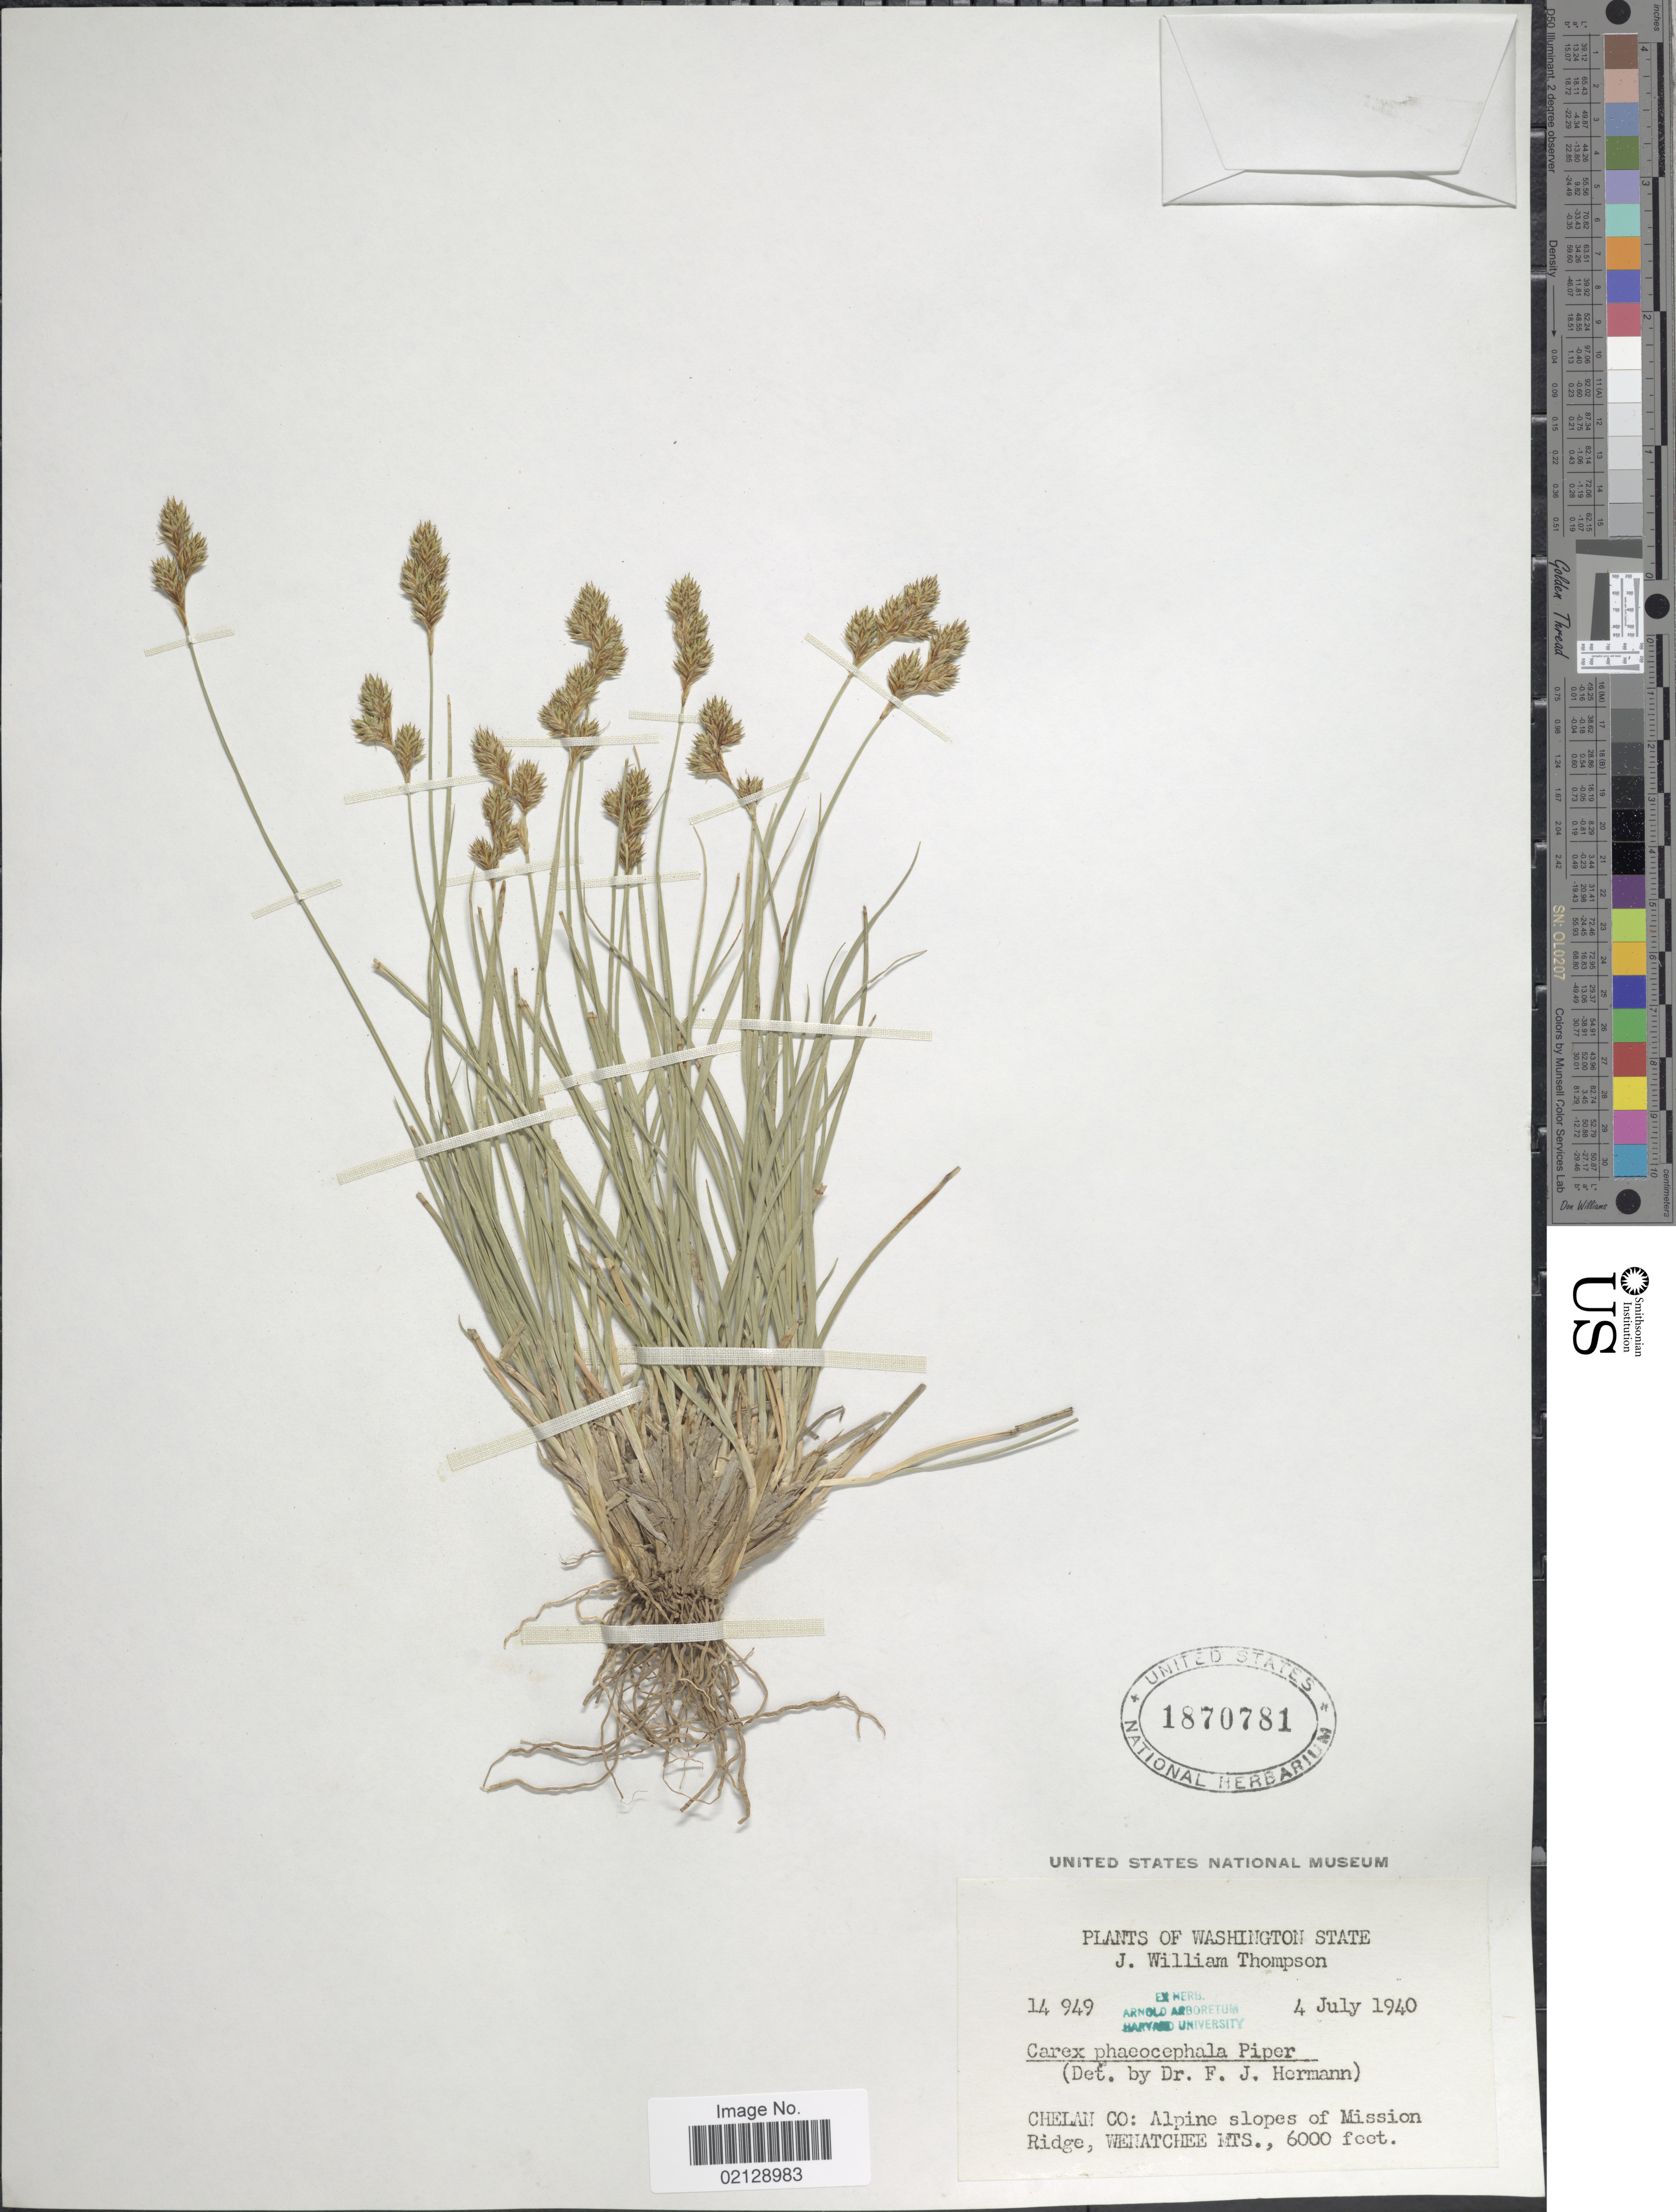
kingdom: Plantae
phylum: Tracheophyta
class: Liliopsida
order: Poales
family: Cyperaceae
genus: Carex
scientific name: Carex phaeocephala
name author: Piper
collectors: J. W. Thompson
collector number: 14949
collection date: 1940-07-04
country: United States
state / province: Washington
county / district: Chelan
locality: Chelan Co.: Alpine slopes of Madison Ridge, Wenatchee Mts.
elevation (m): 1829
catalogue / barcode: US 1870781